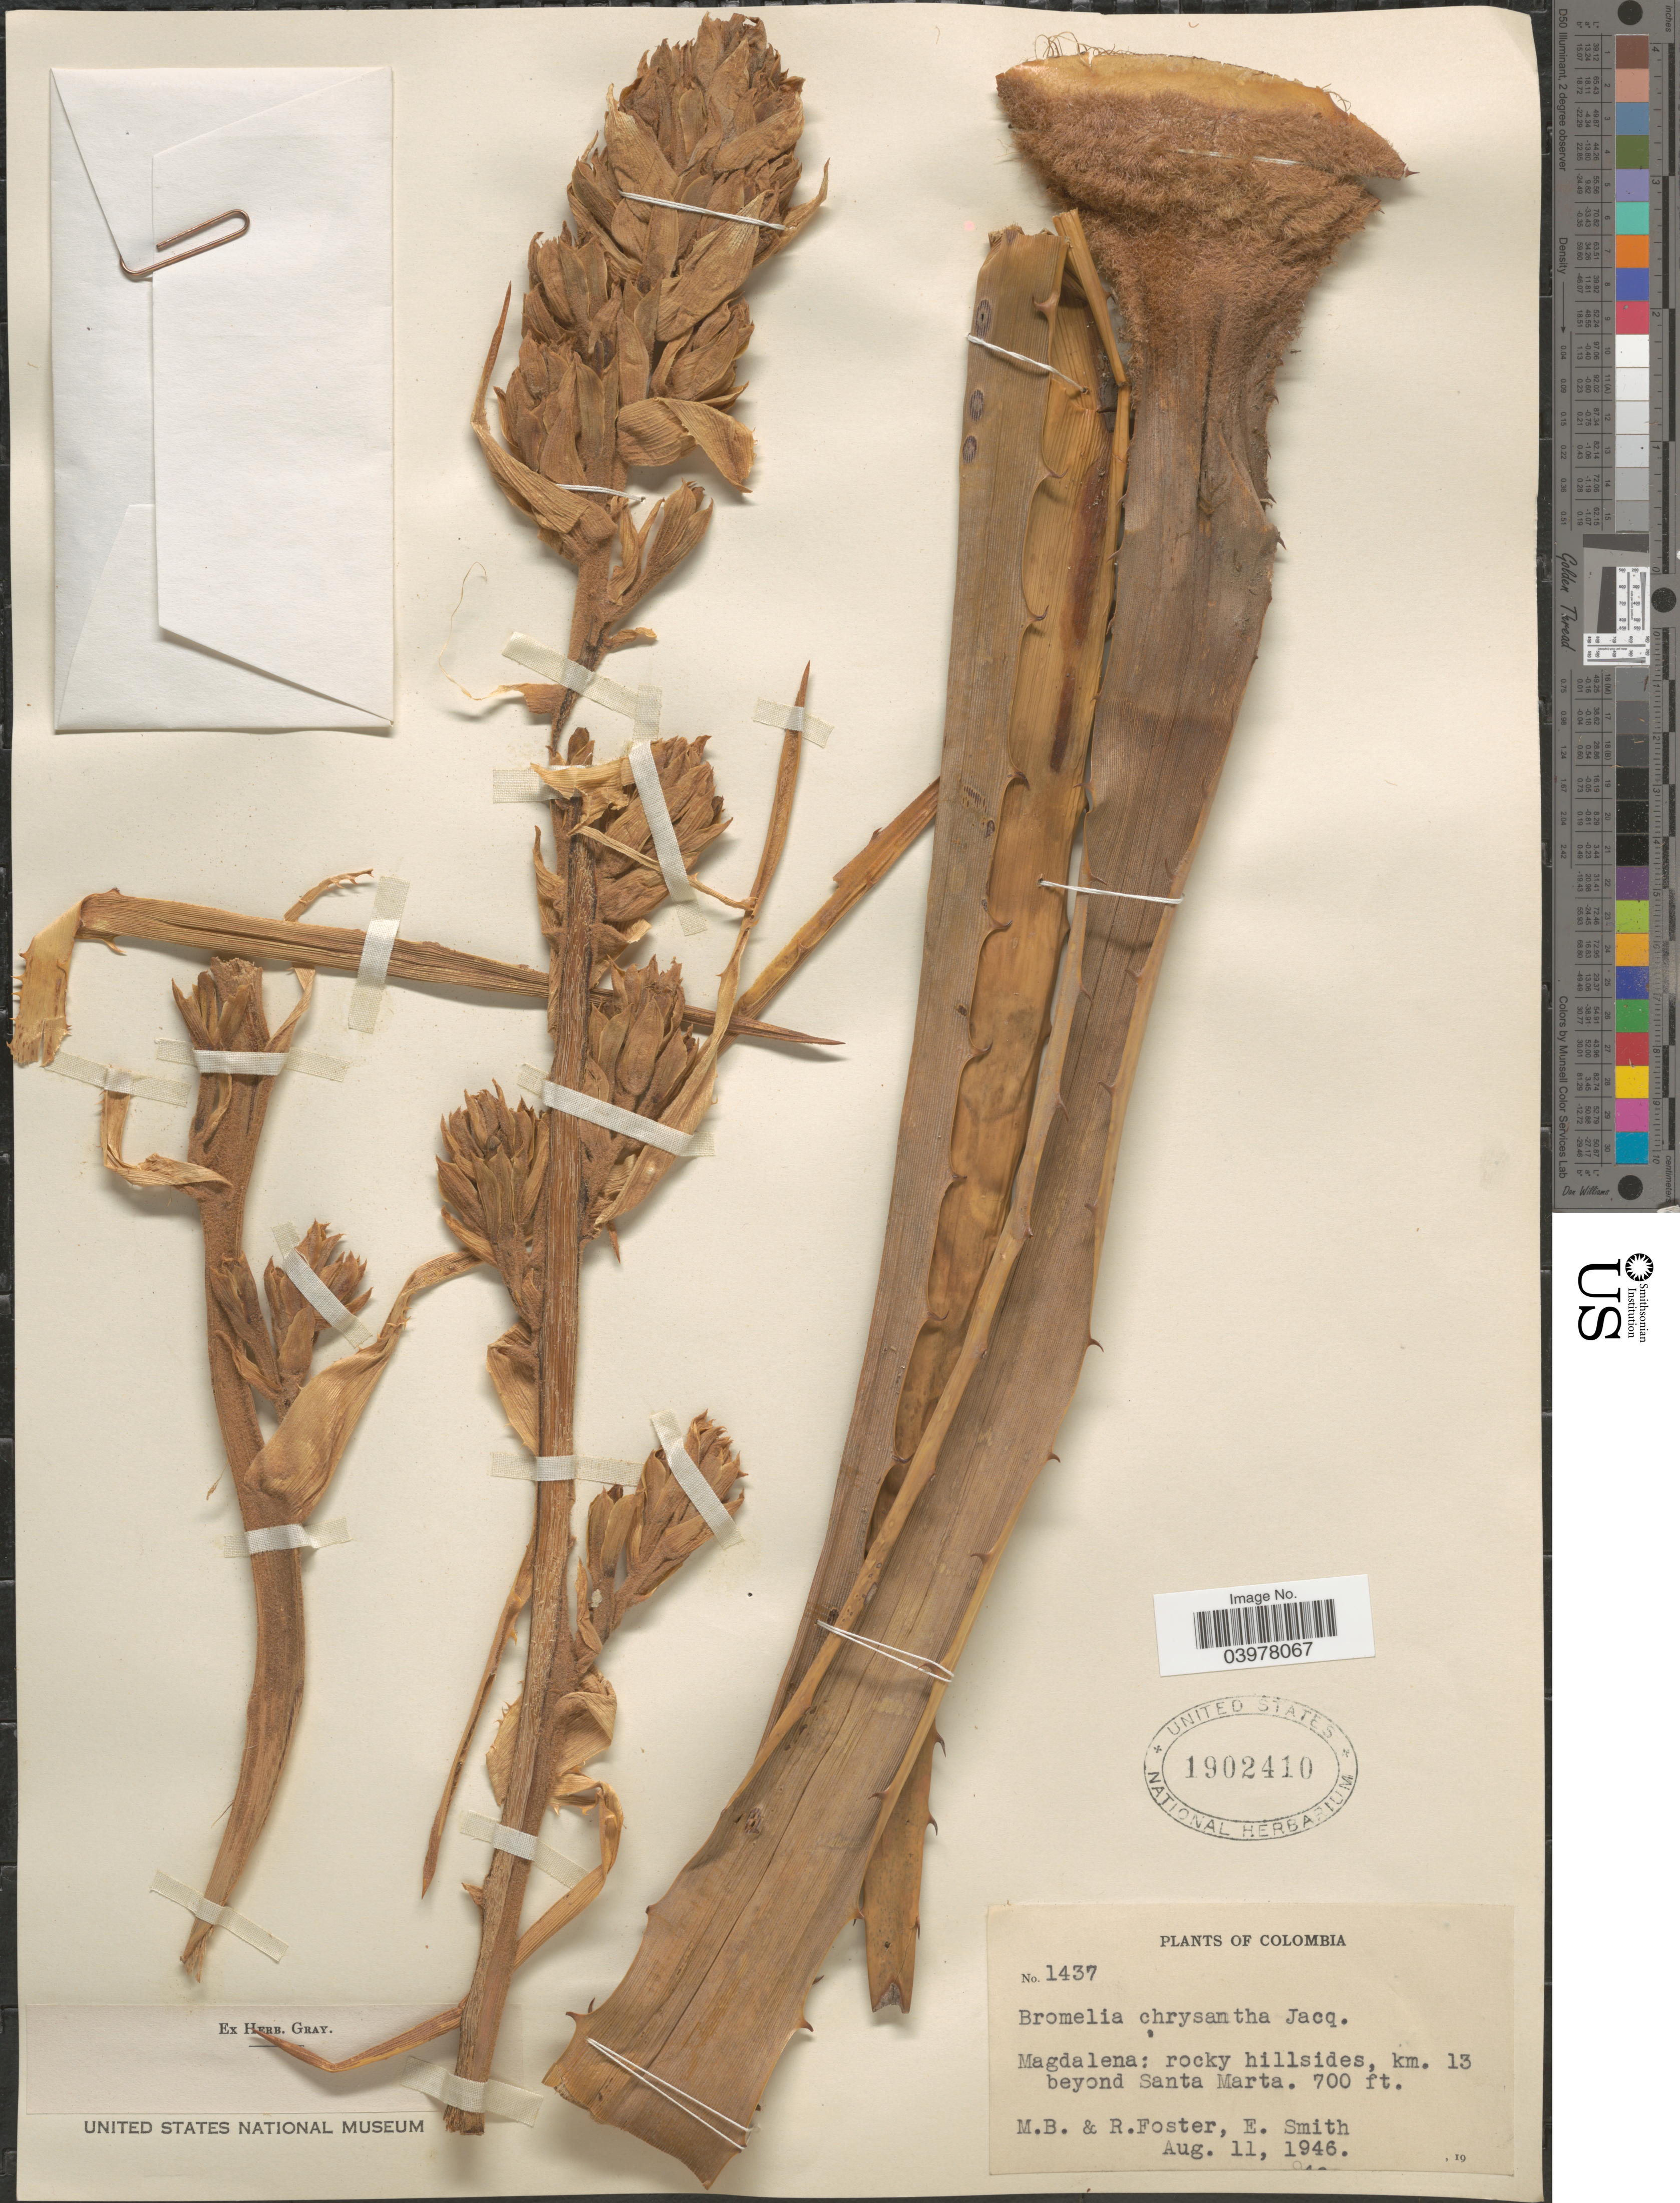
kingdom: Plantae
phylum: Tracheophyta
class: Liliopsida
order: Poales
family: Bromeliaceae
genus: Bromelia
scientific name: Bromelia chrysantha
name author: Jacq.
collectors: M. B. Foster, R. Foster & E. Smith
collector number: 1437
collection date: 1946-08-11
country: Colombia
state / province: Magdalena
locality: Rocky hillsides, km. 13 beyond Santa Marta.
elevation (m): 213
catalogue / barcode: US 1902410